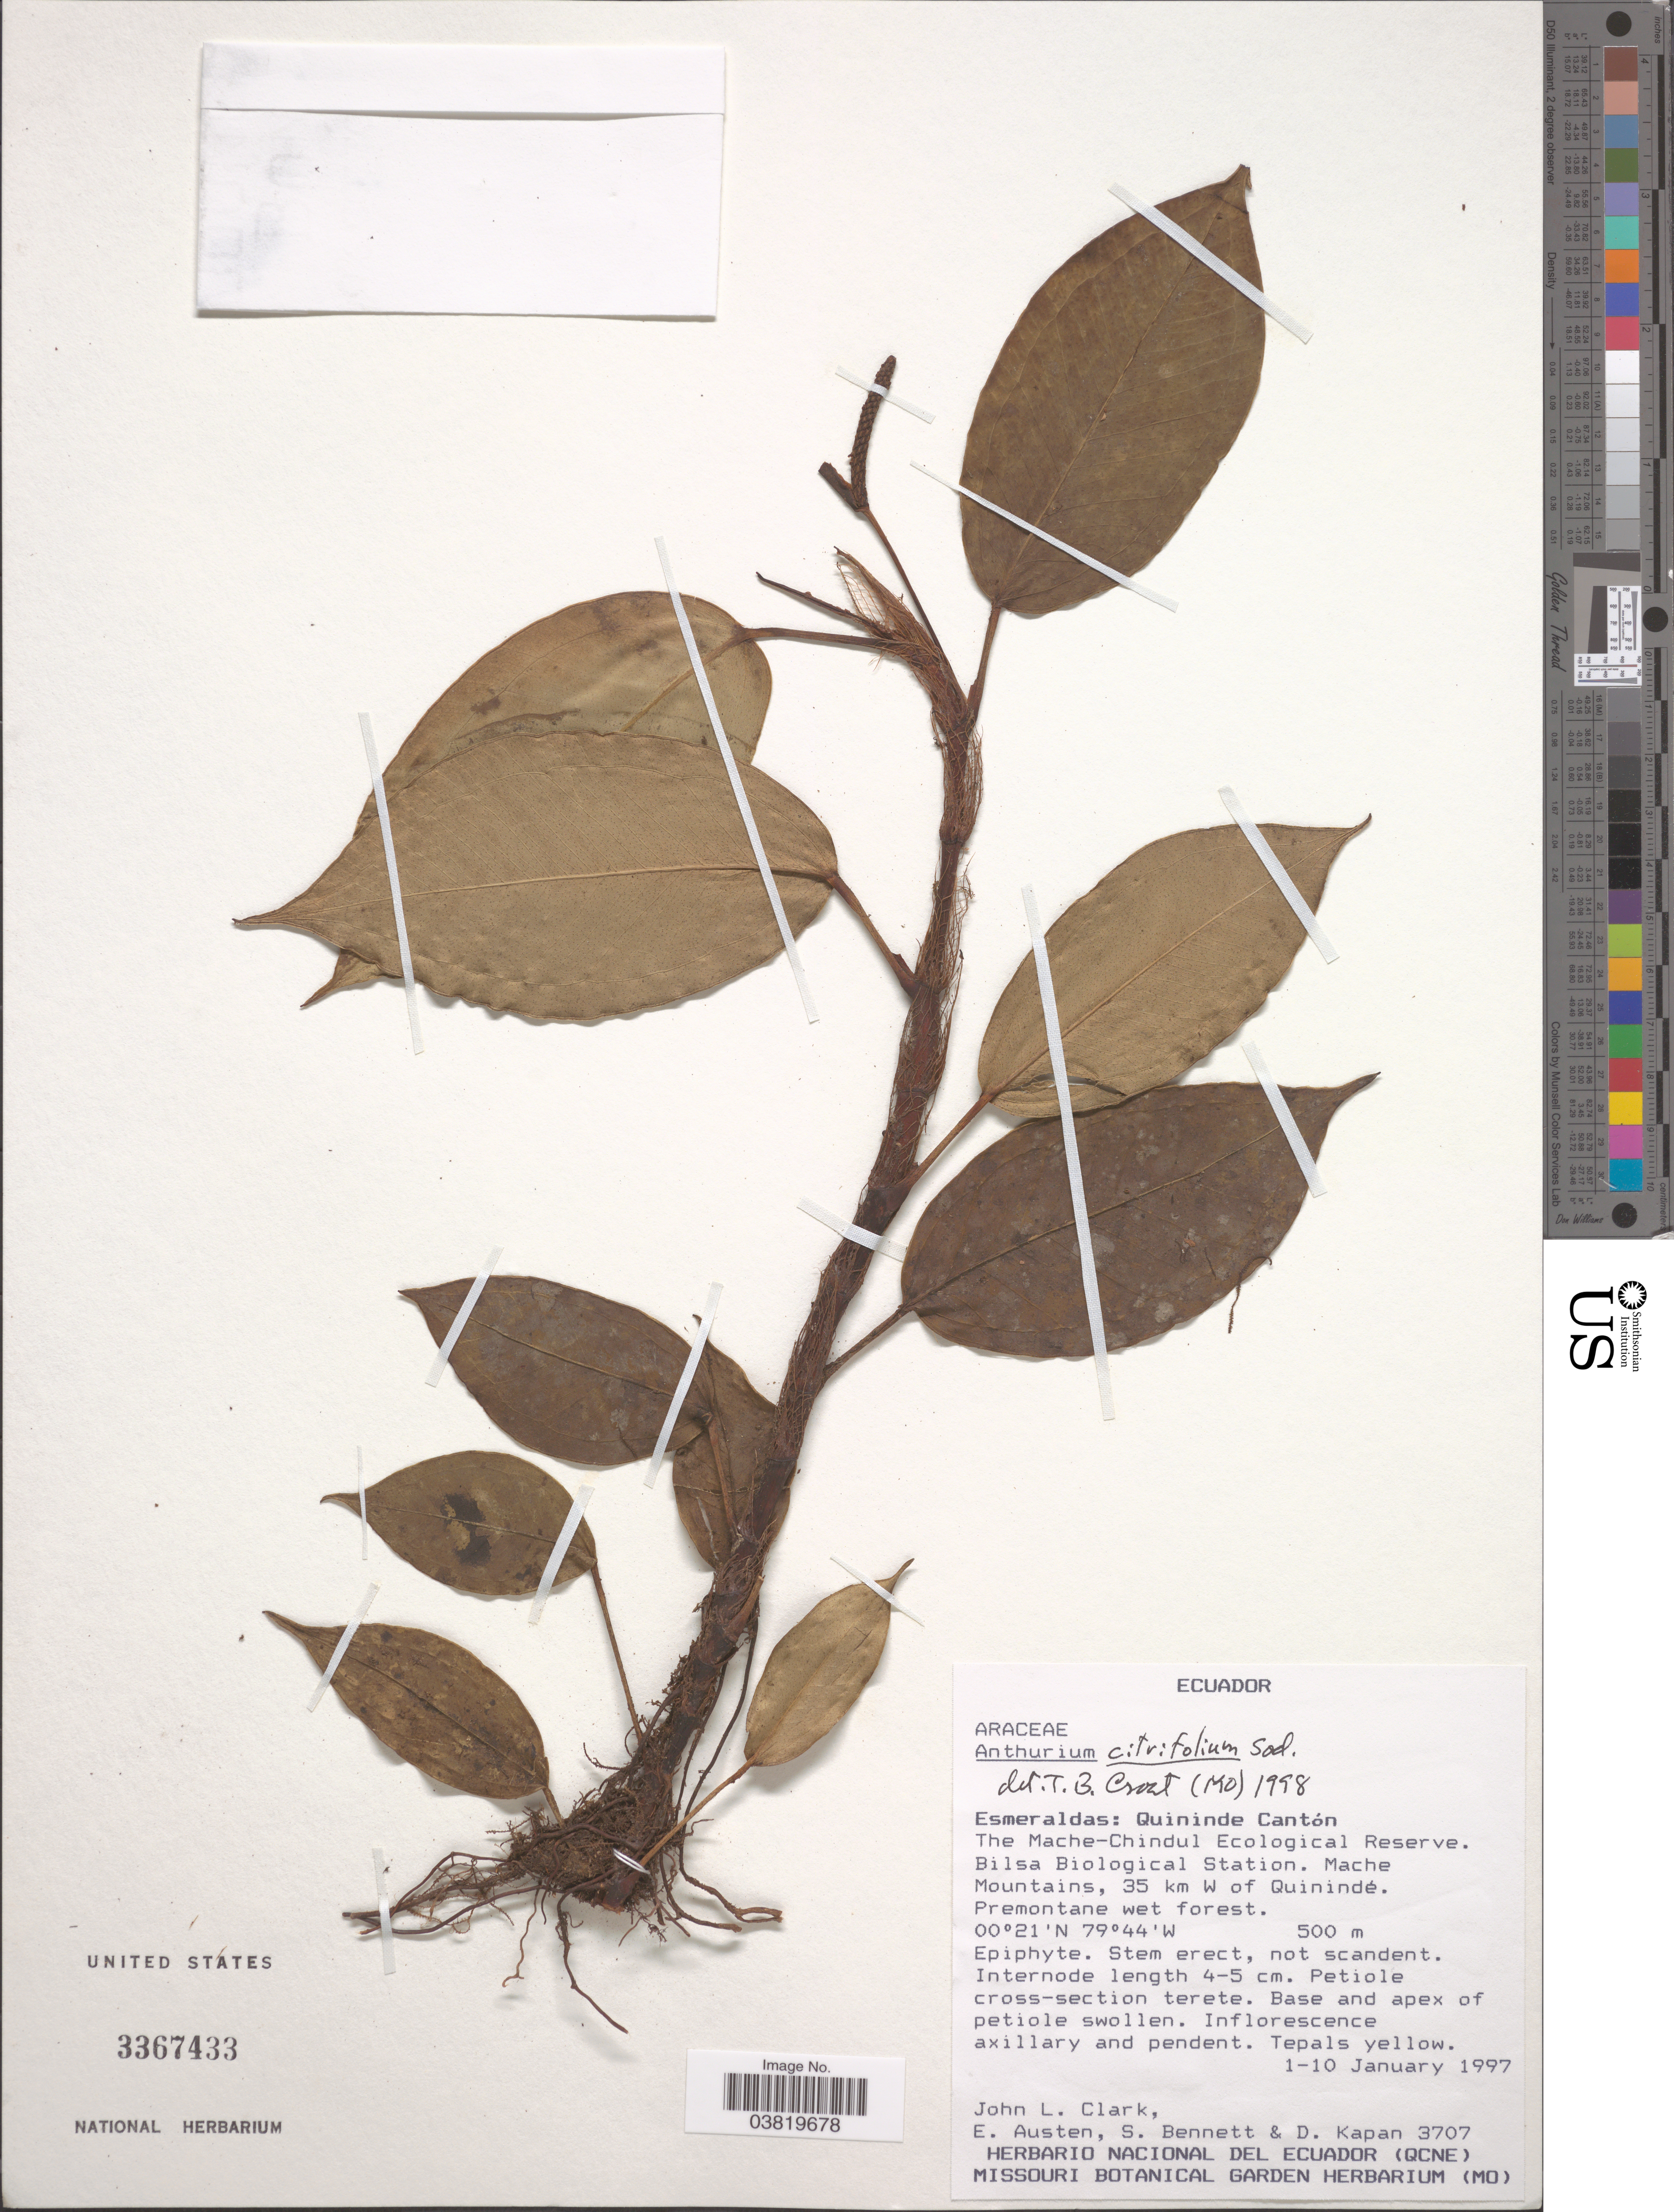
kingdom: Plantae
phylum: Tracheophyta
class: Liliopsida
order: Alismatales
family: Araceae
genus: Anthurium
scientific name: Anthurium citrifolium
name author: Sodiro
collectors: J. L. Clark, E. Austen, S. Bennett & D. Kapan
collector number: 3707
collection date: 1997-01-01/1997-01-10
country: Ecuador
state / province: Esmeraldas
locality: Quininde Cantón. The Mache-Chindul Ecological Reserve. Bilsa Biological Station. Mache Mountains, 35 km W of Quinindé.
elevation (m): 500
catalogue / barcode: US 3367433